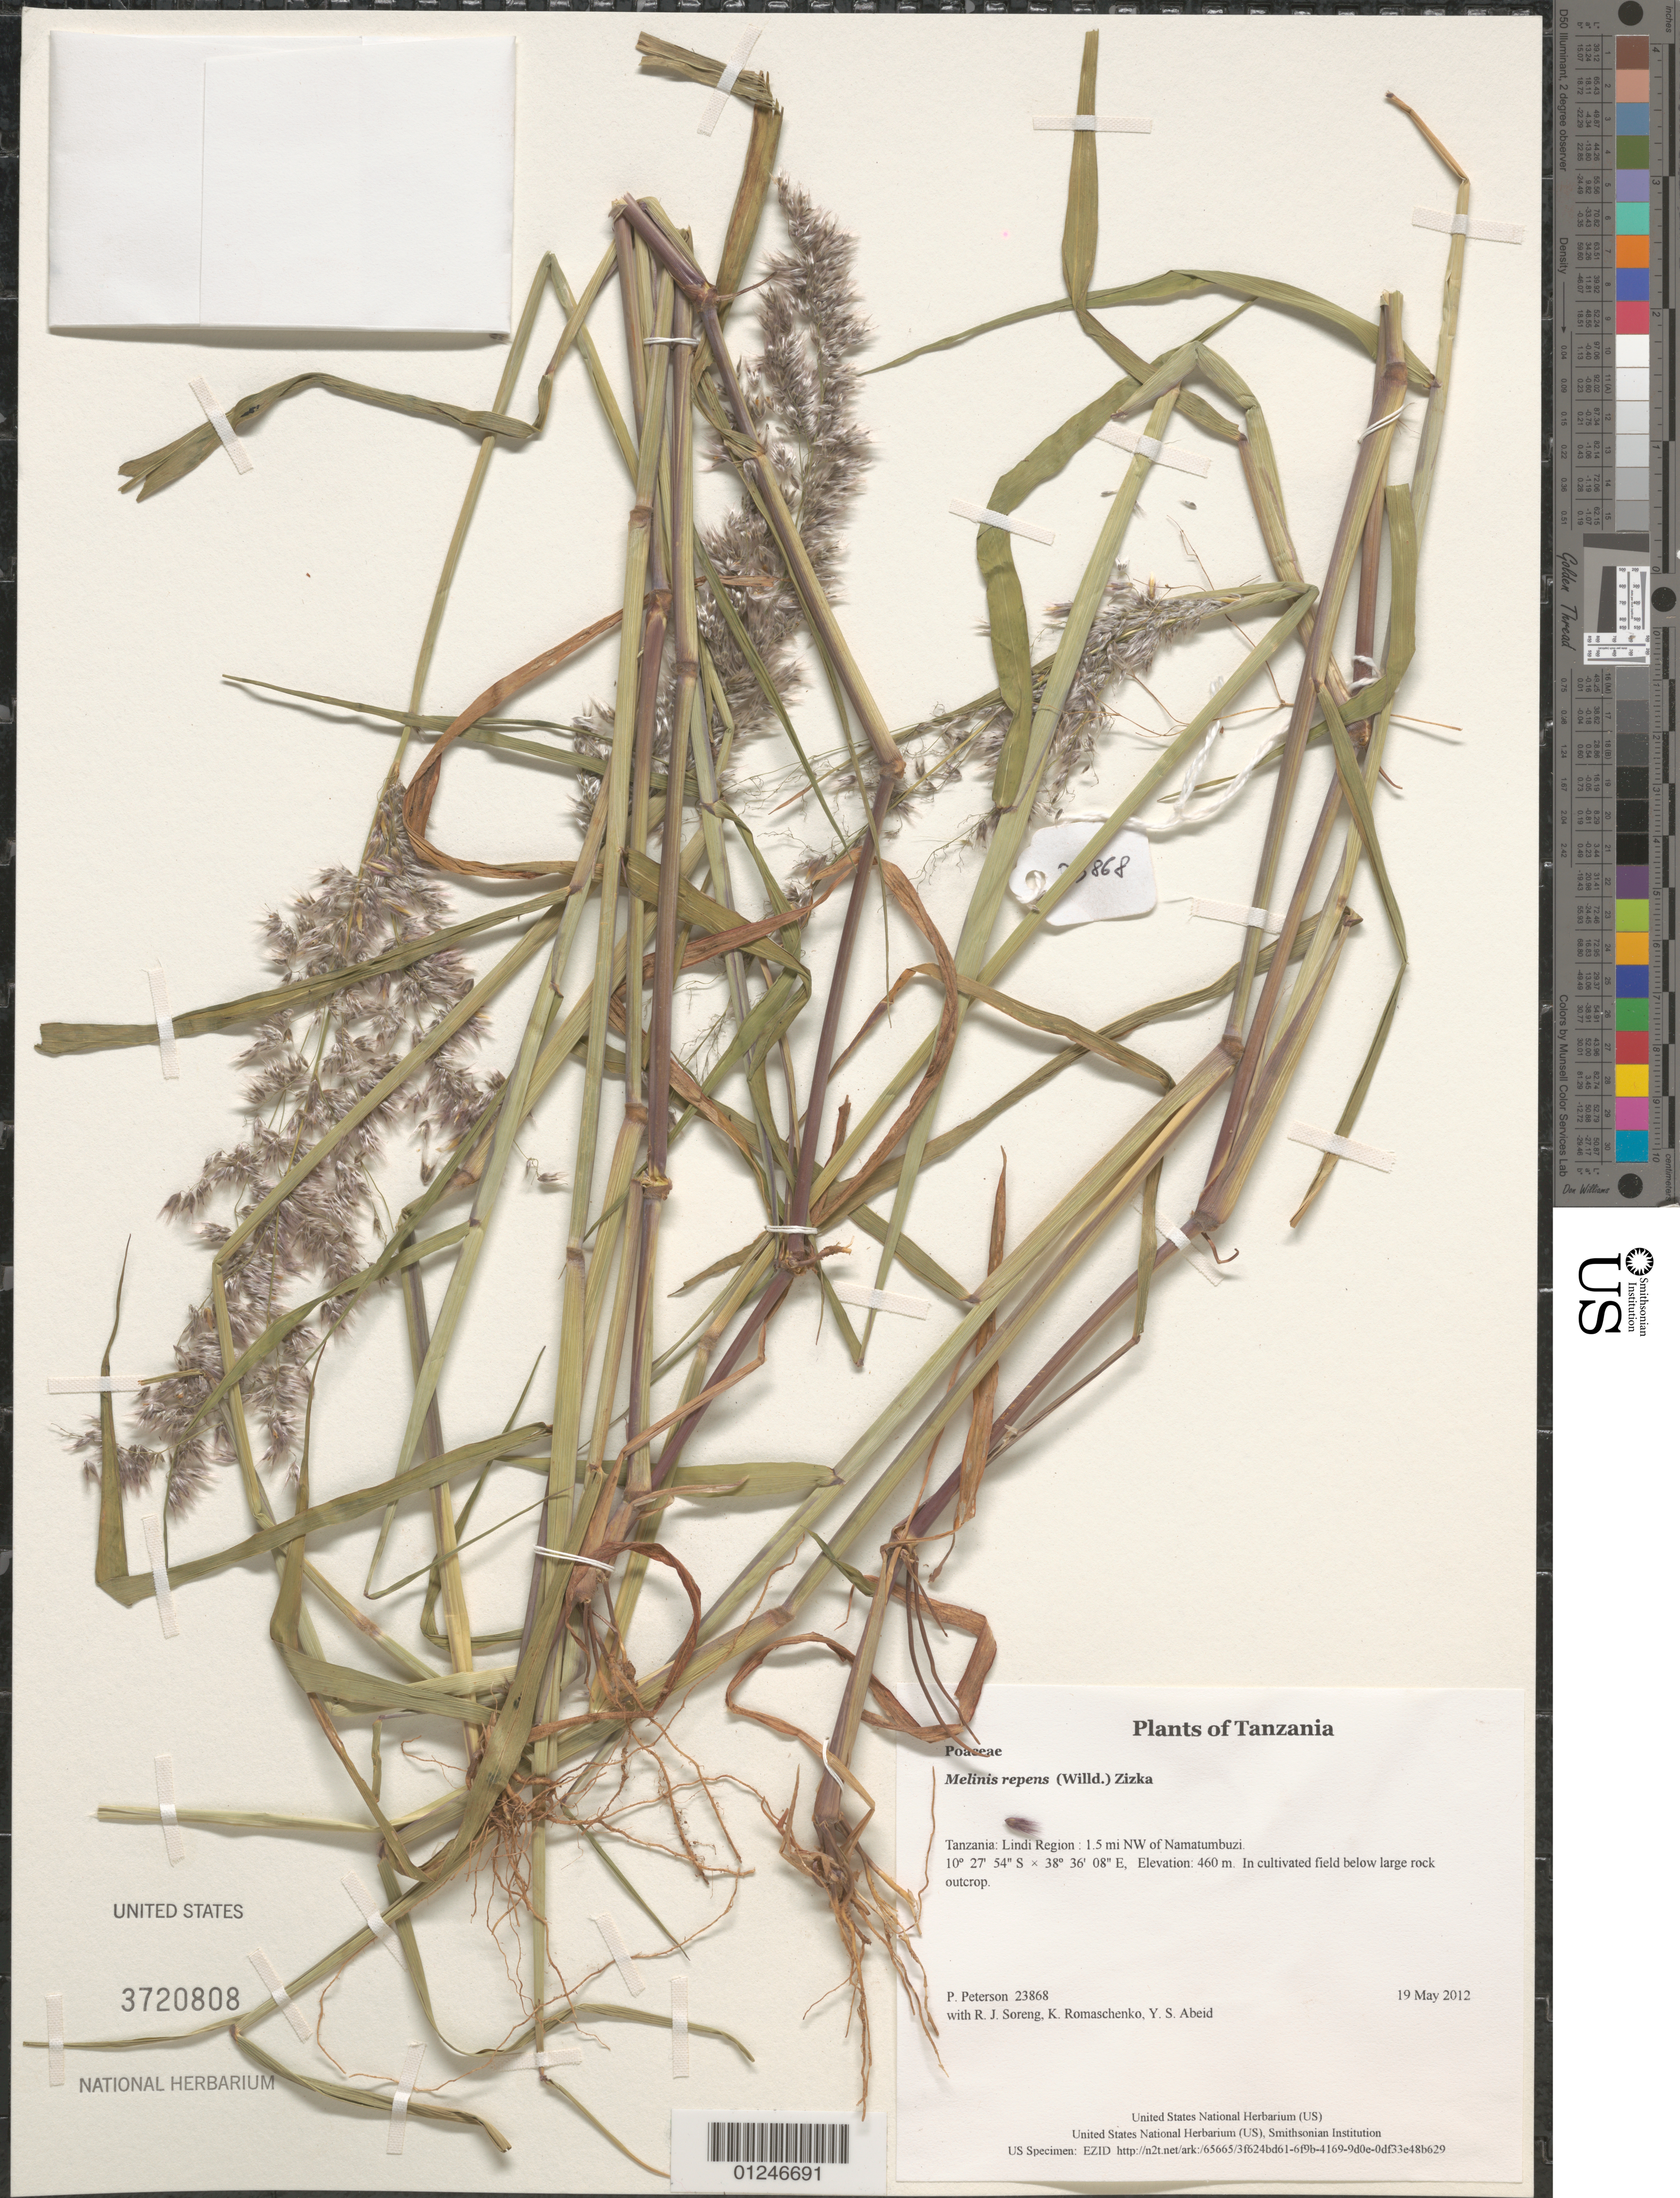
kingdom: Plantae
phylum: Tracheophyta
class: Liliopsida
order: Poales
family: Poaceae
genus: Melinis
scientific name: Melinis repens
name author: (Willd.) Zizka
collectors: P. M. Peterson, R. J. Soreng, K. Romaschenko & Y. Abeid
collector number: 23868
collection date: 2012-05-19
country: Tanzania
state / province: Lindi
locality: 1.5 mi NW of Namatumbuzi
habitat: In cultivated field below large rock outcrop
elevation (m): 460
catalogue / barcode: US 3720808